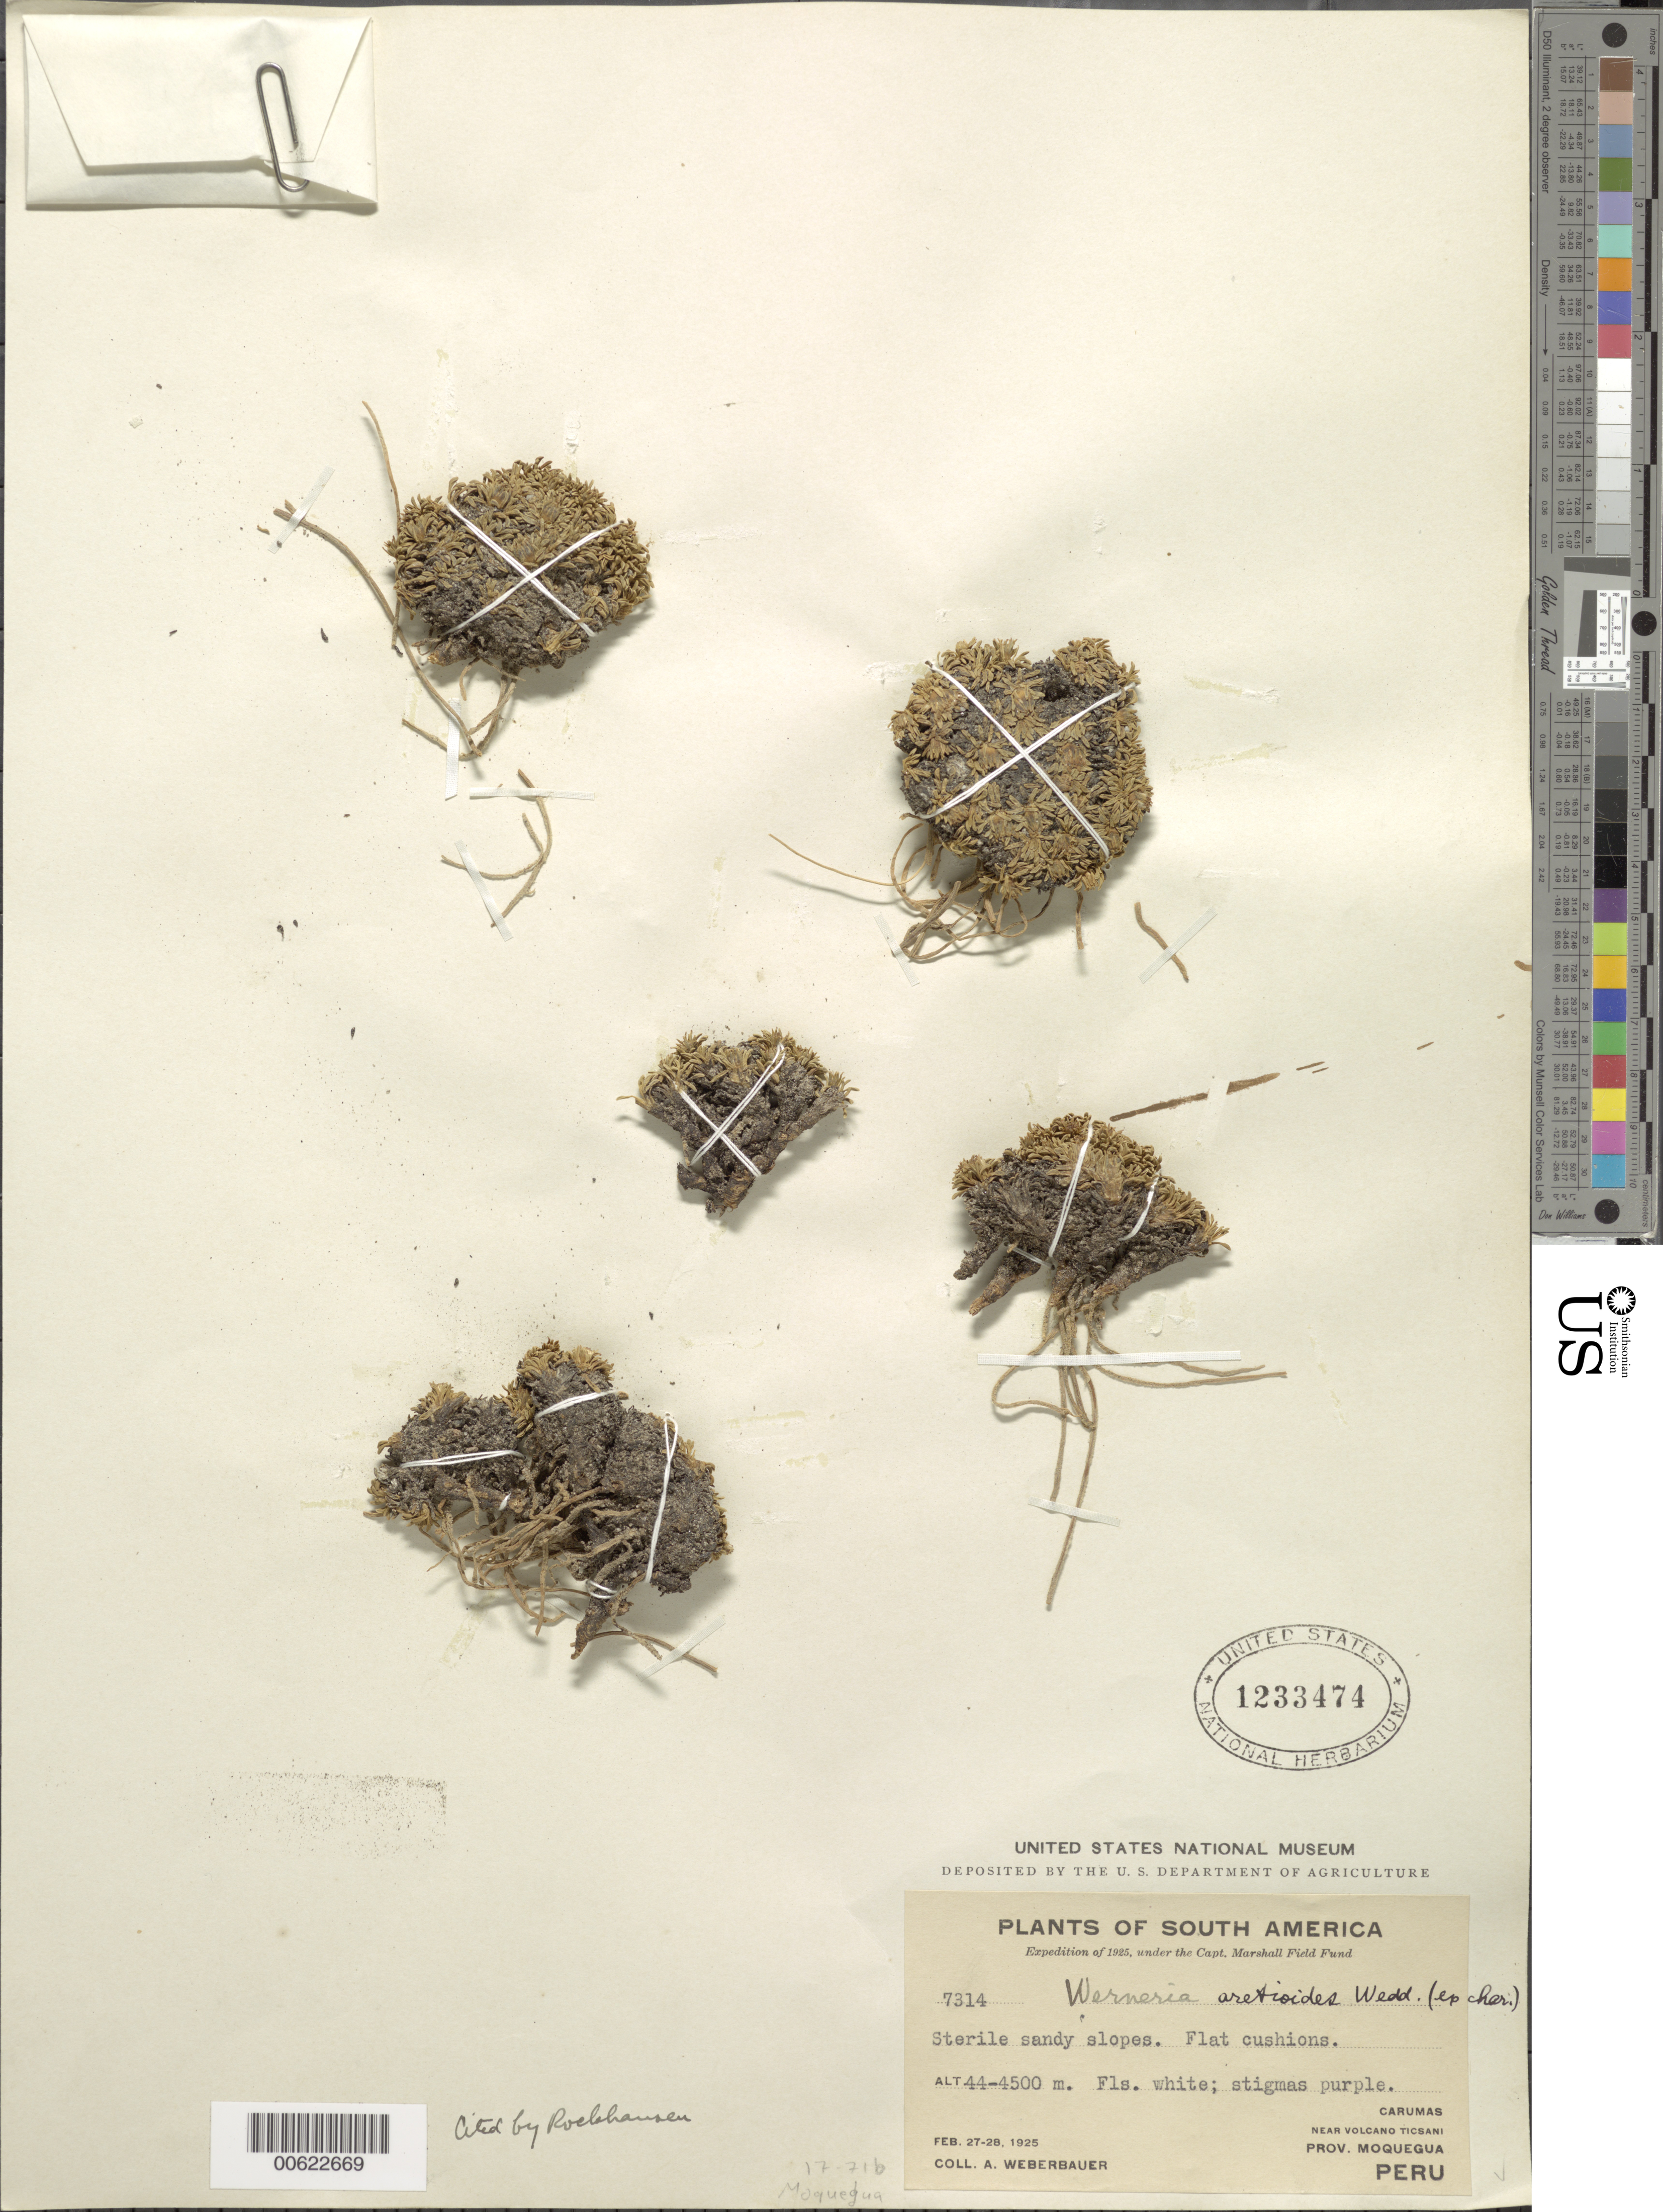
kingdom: Plantae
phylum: Tracheophyta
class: Magnoliopsida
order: Asterales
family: Asteraceae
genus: Werneria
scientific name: Werneria aretioides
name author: Wedd.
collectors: A. Weberbauer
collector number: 7314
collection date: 1925-02-27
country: Peru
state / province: Moquegua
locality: Carumas, near Volcano Ticsani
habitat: Sterile sandy slopes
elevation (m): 4400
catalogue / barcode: US 1233474